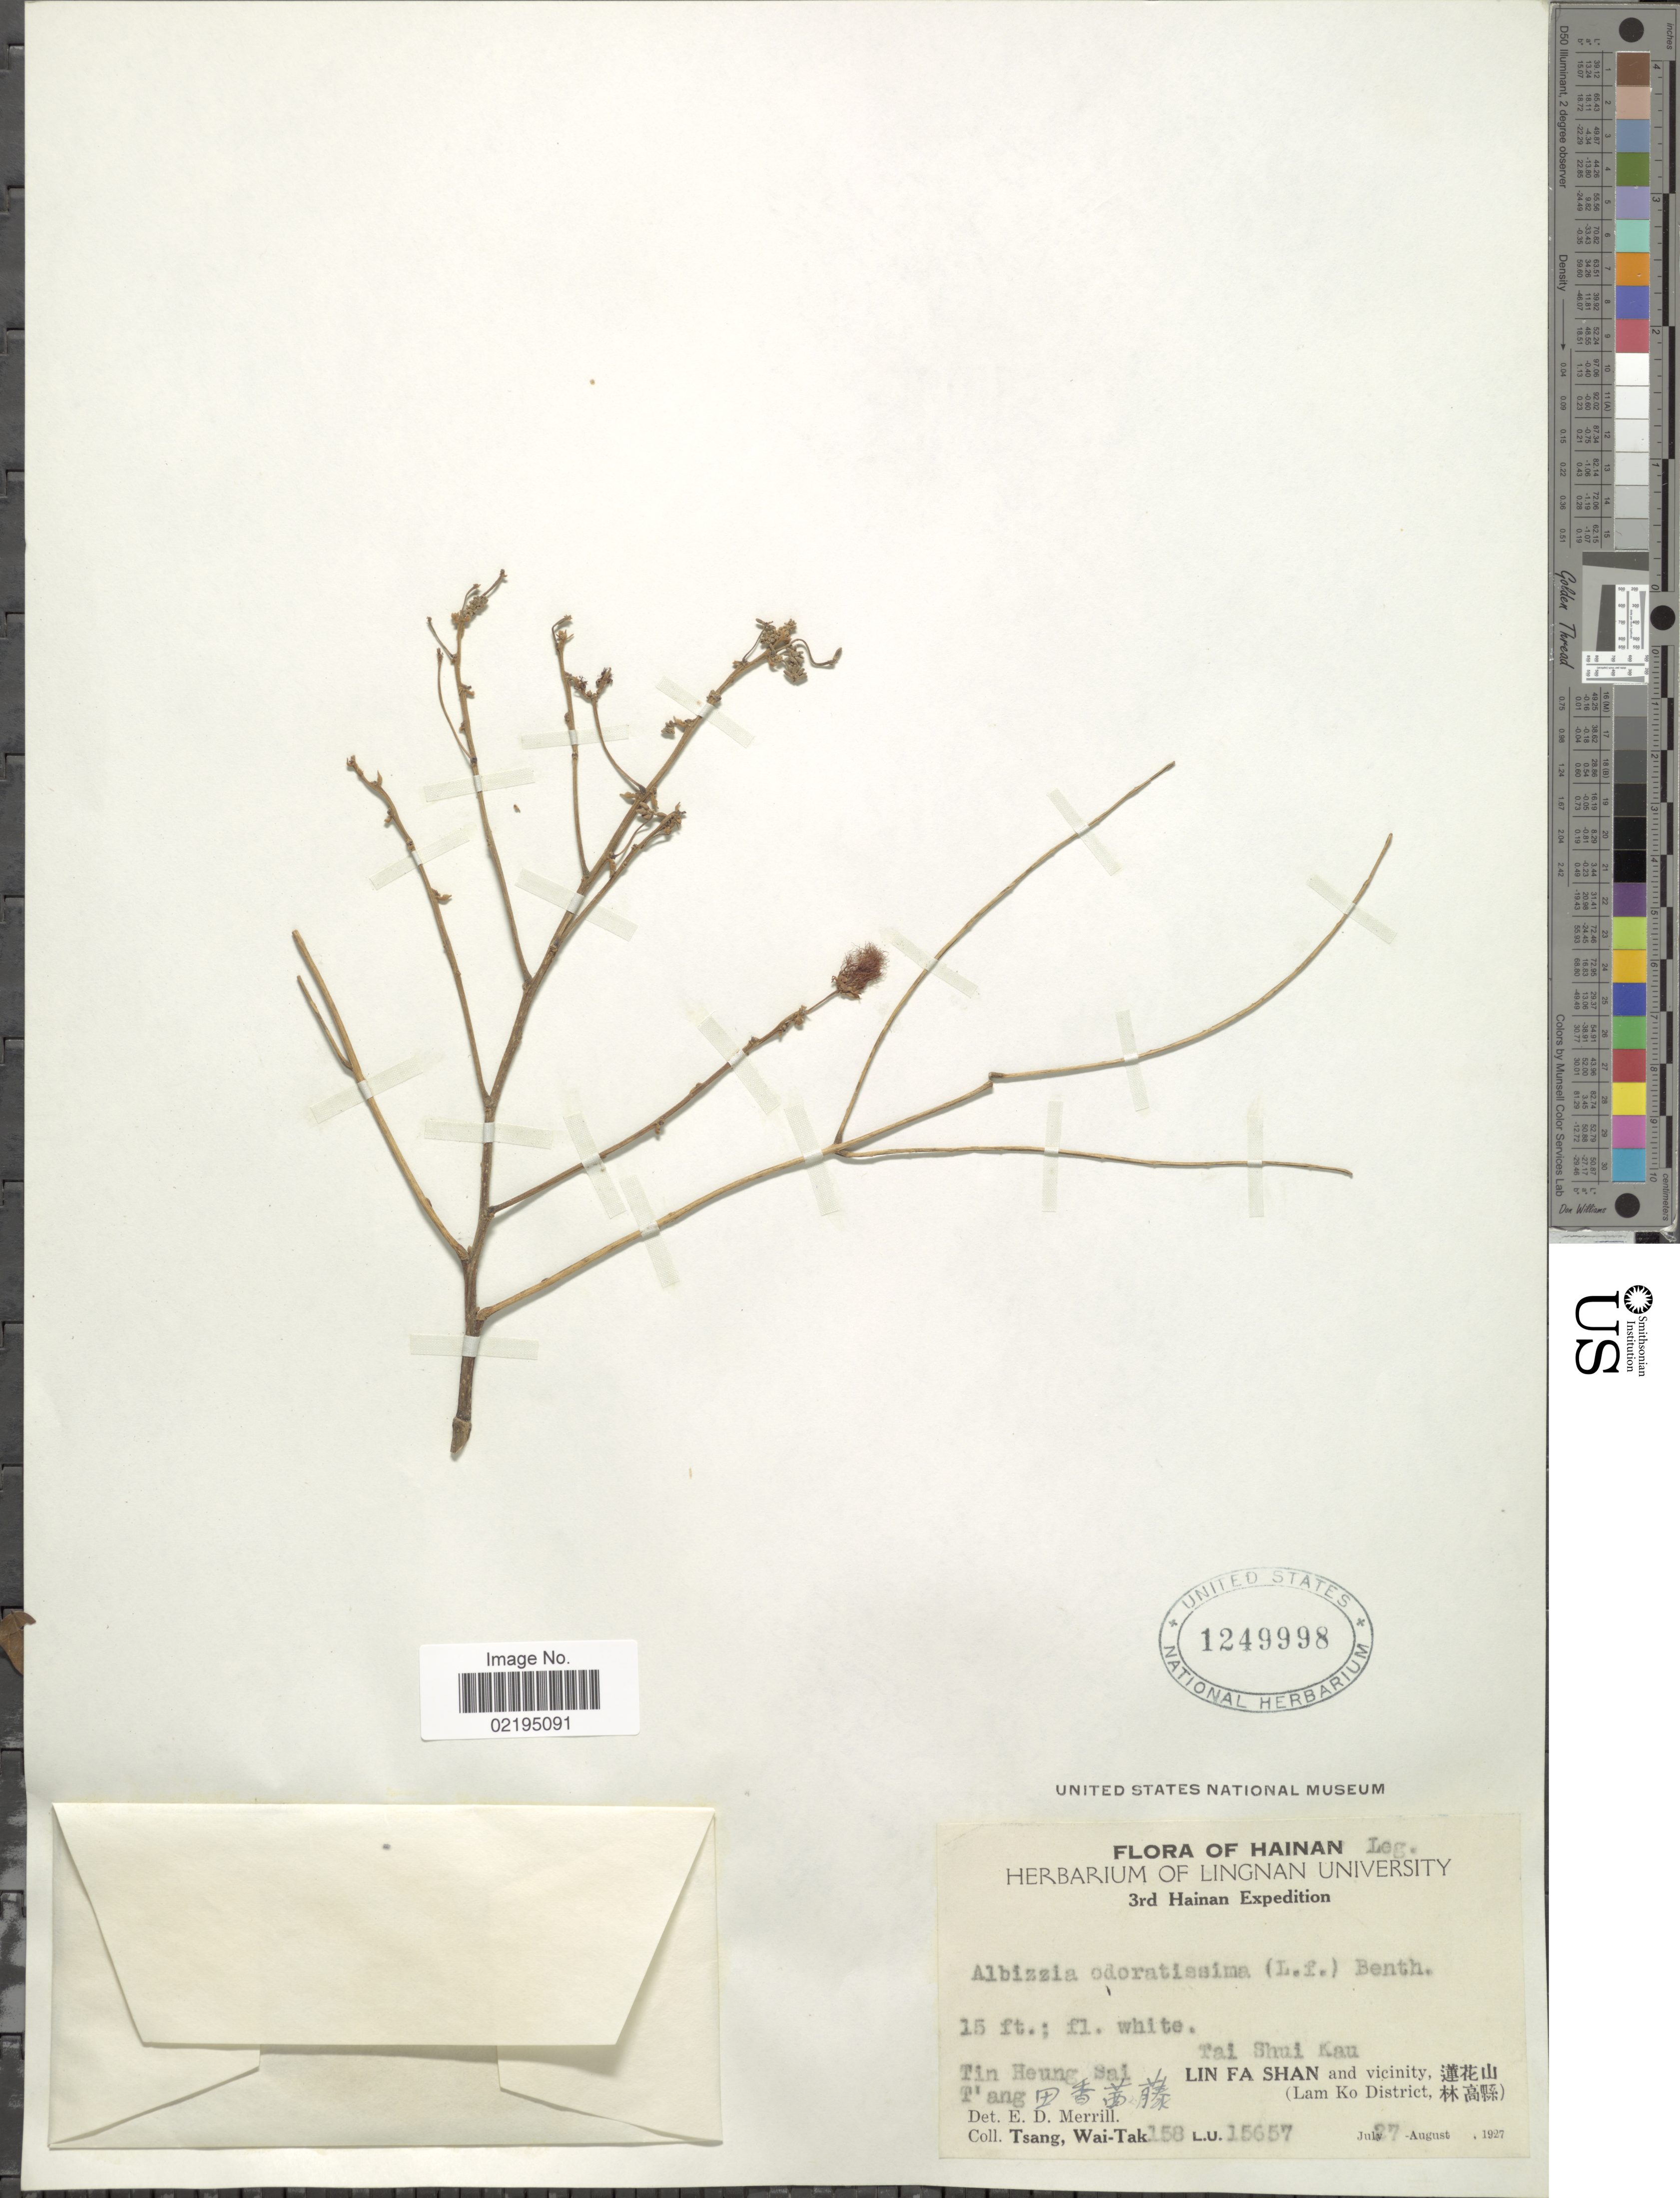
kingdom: Plantae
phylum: Tracheophyta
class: Magnoliopsida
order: Fabales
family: Fabaceae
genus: Albizia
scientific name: Albizia odoratissima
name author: (L. f.) Benth.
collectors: W. T. Tsang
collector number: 158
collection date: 1927-08-27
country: China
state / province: Hainan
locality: Tin Hueng Sai T'ang, Tai Shui Kau, Lin Fa Shan and vicinity (Lam Ko District).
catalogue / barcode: US 1249998